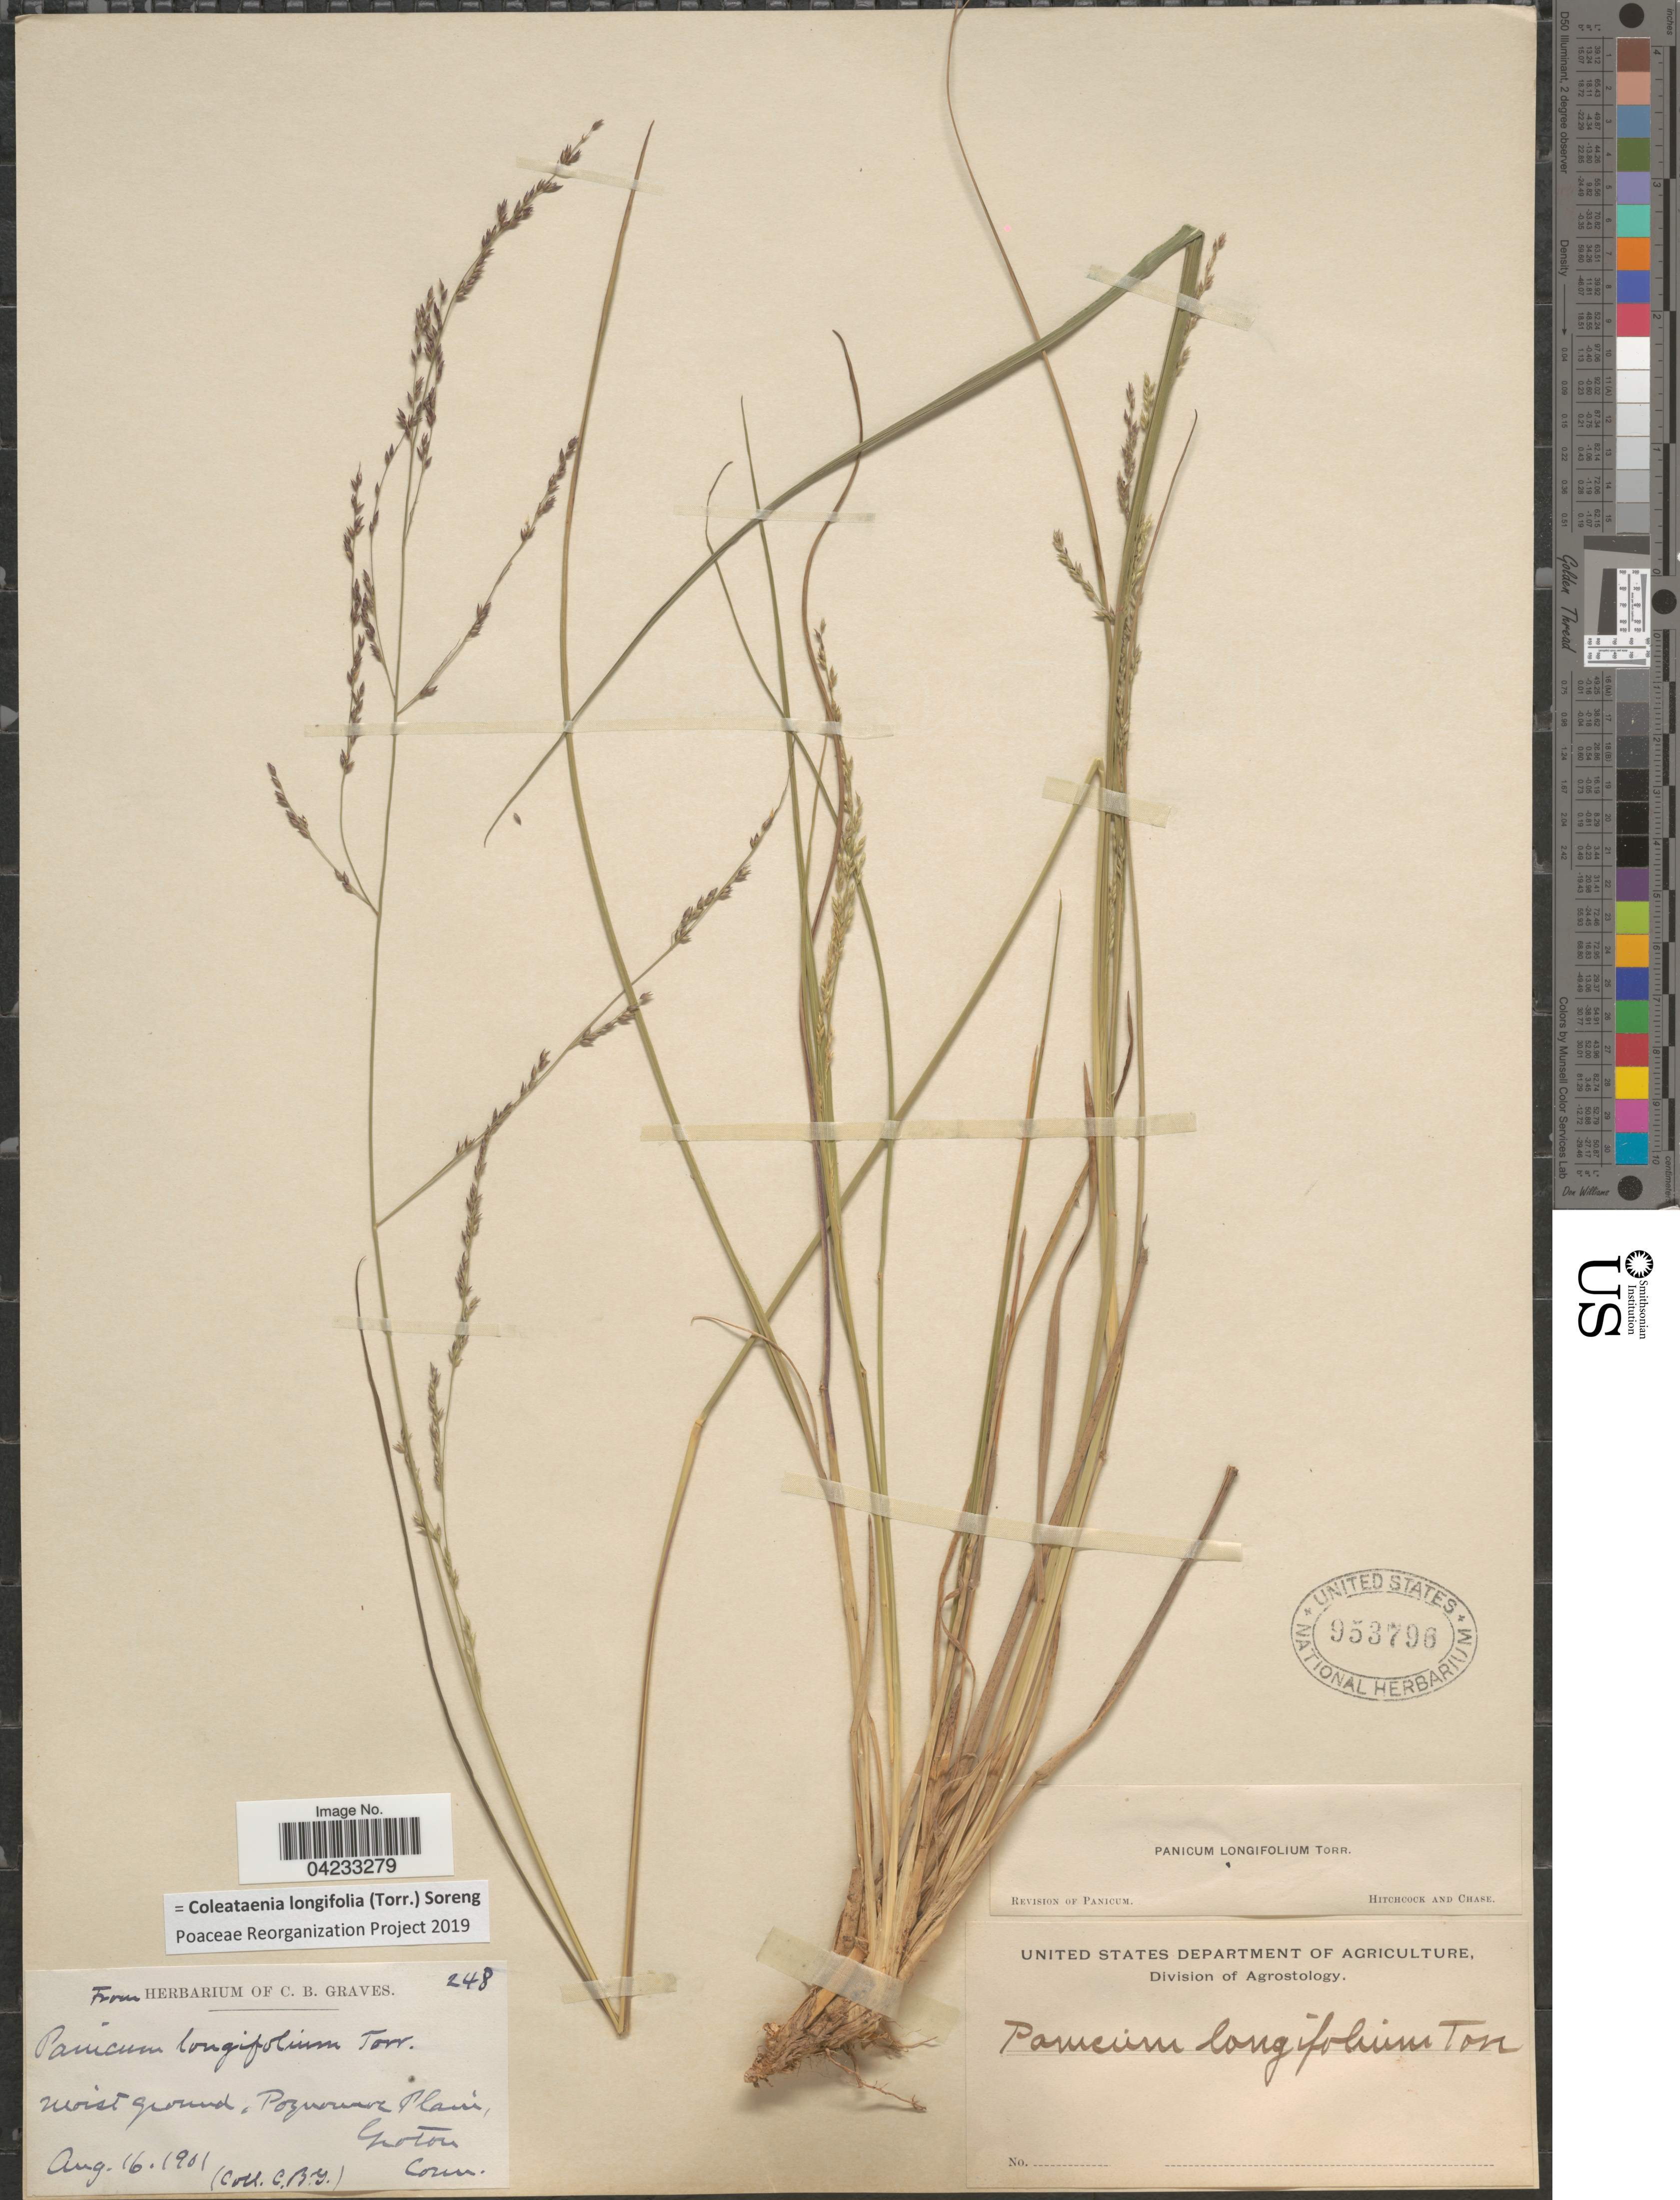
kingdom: Plantae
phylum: Tracheophyta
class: Liliopsida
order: Poales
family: Poaceae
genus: Coleataenia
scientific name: Coleataenia longifolia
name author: (Torr.) Soreng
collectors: C. Graves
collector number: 248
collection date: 1901-08-16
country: United States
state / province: Connecticut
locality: Moist ground, [illegible text] Plain, Groton.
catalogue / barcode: US 953796